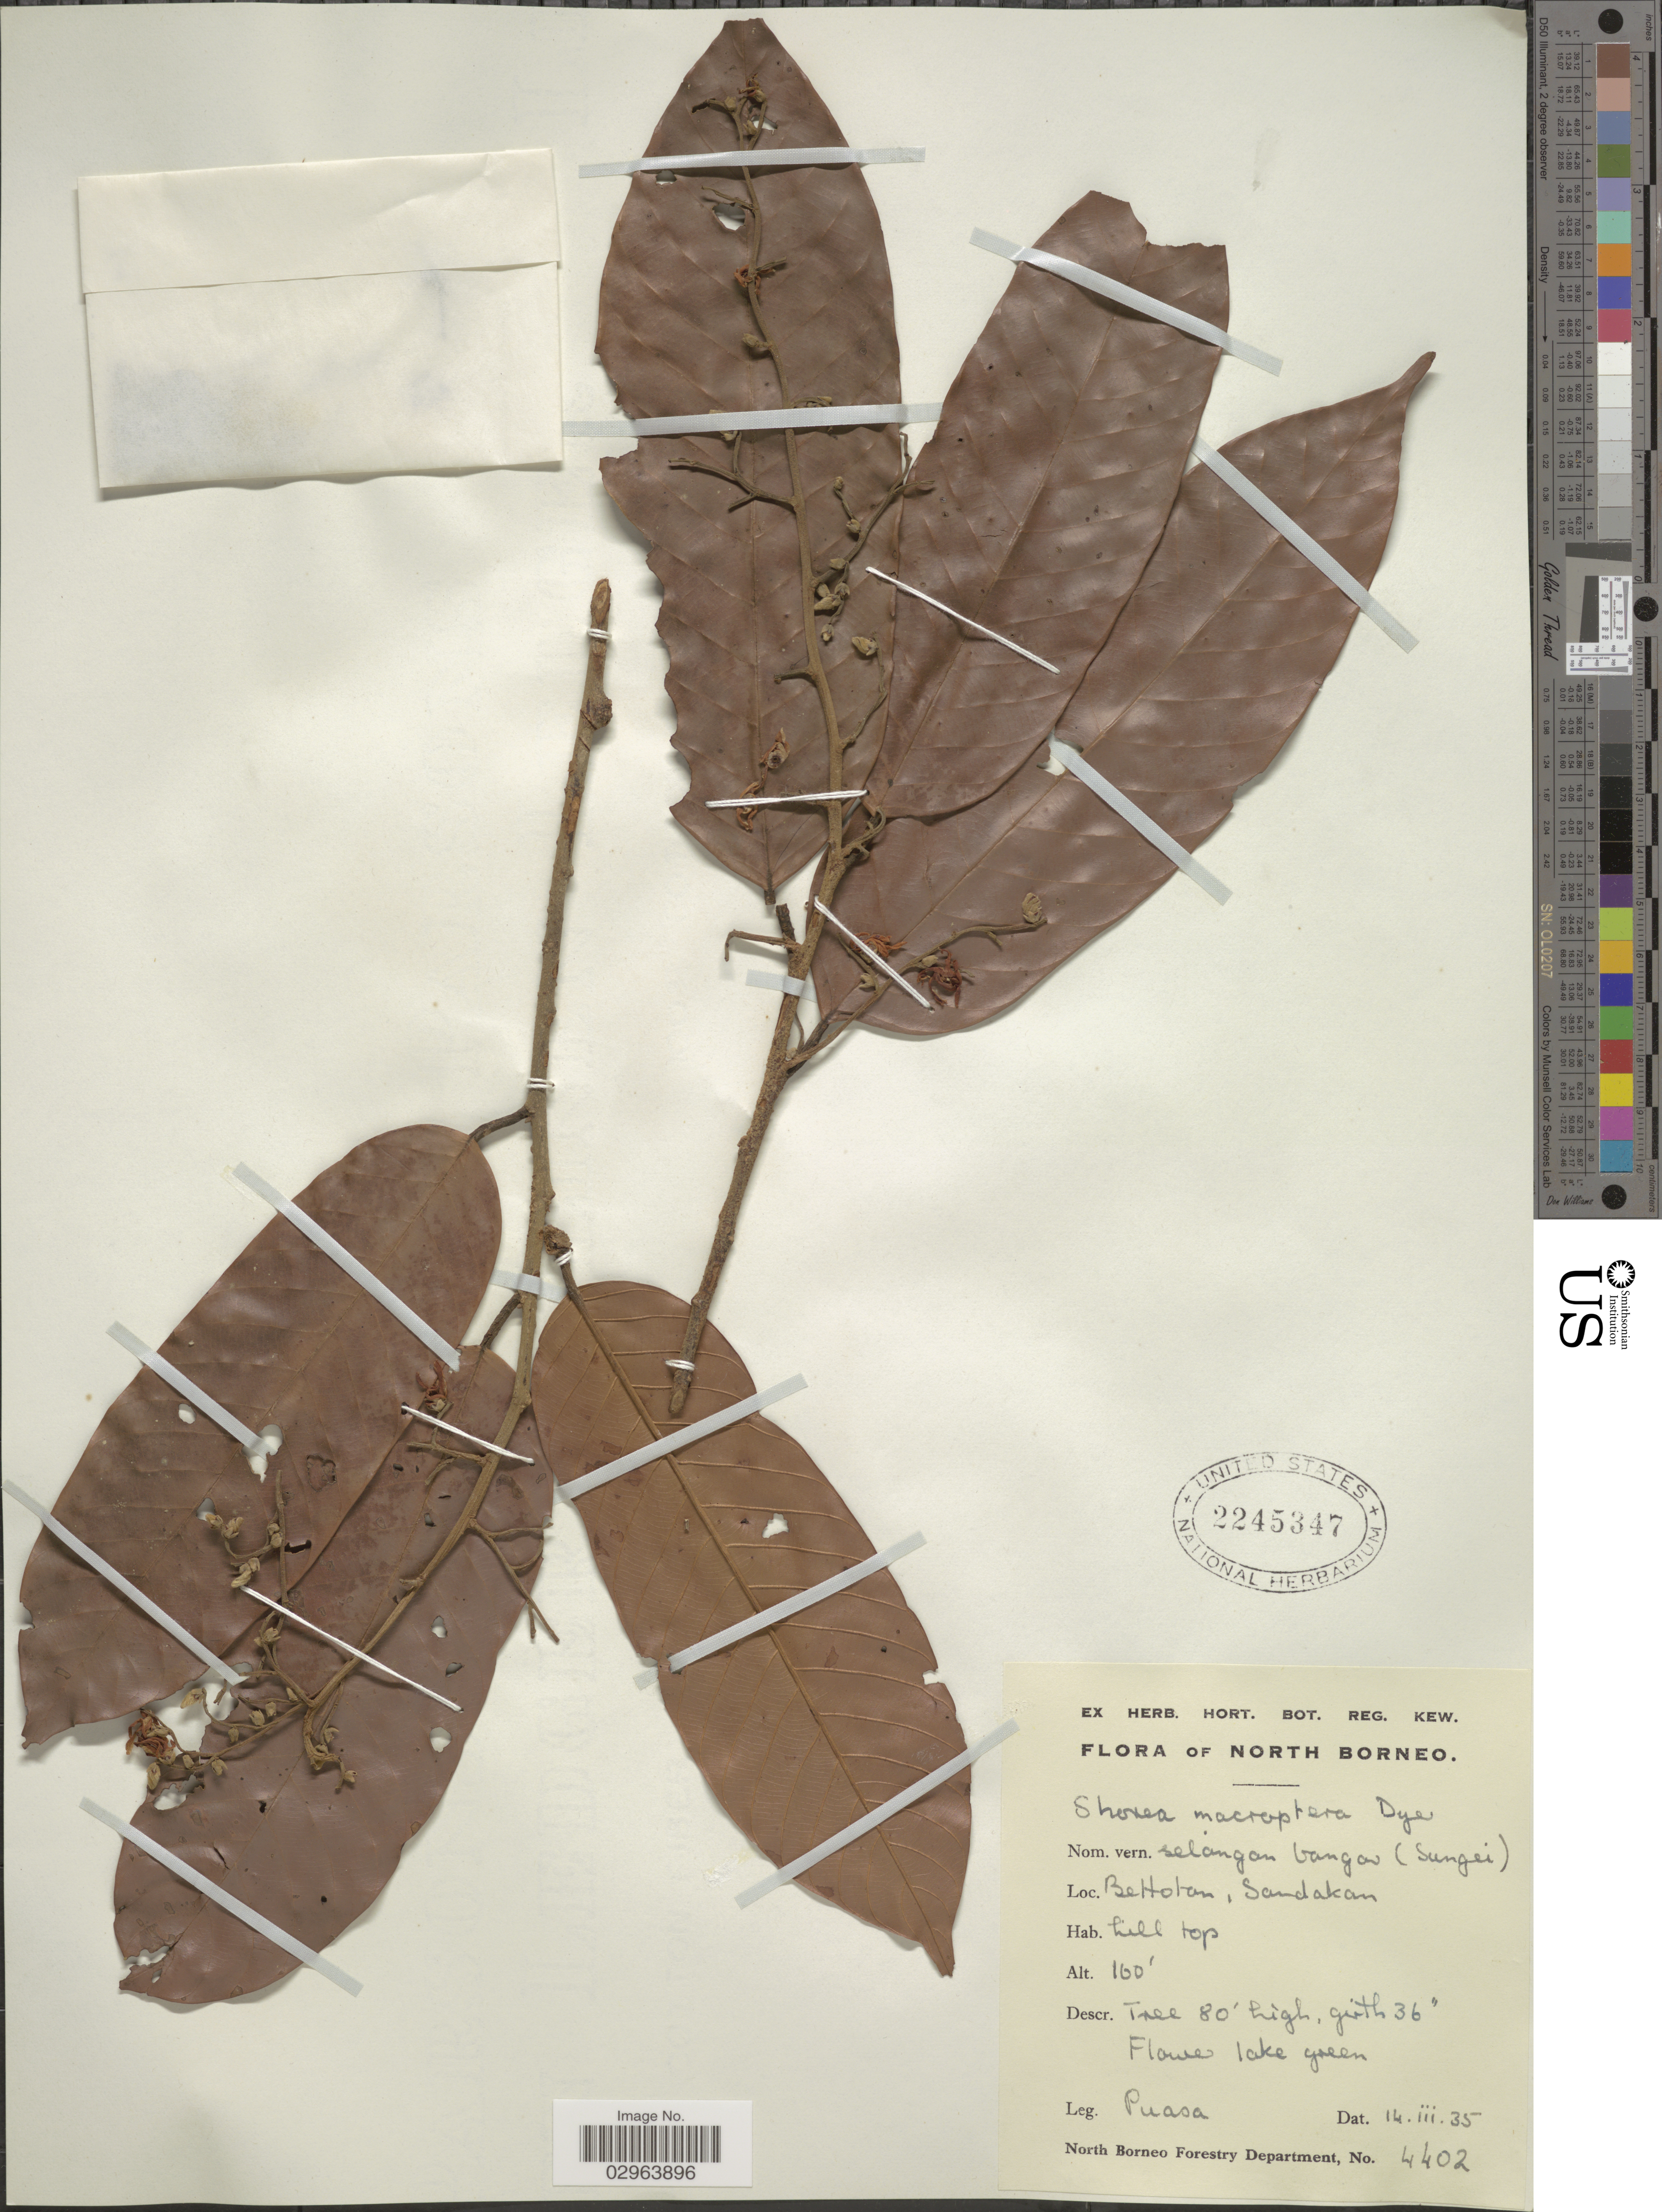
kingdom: Plantae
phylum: Tracheophyta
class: Magnoliopsida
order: Malvales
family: Dipterocarpaceae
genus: Rubroshorea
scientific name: Rubroshorea macroptera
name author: (Dyer) P.S. Ashton & J. Heck.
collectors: Puasa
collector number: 4402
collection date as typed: Transcribed d/m/y: 14/3/35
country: Malaysia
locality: North Borneo. Bettatan, Sandakan.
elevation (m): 30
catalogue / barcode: US 2245347